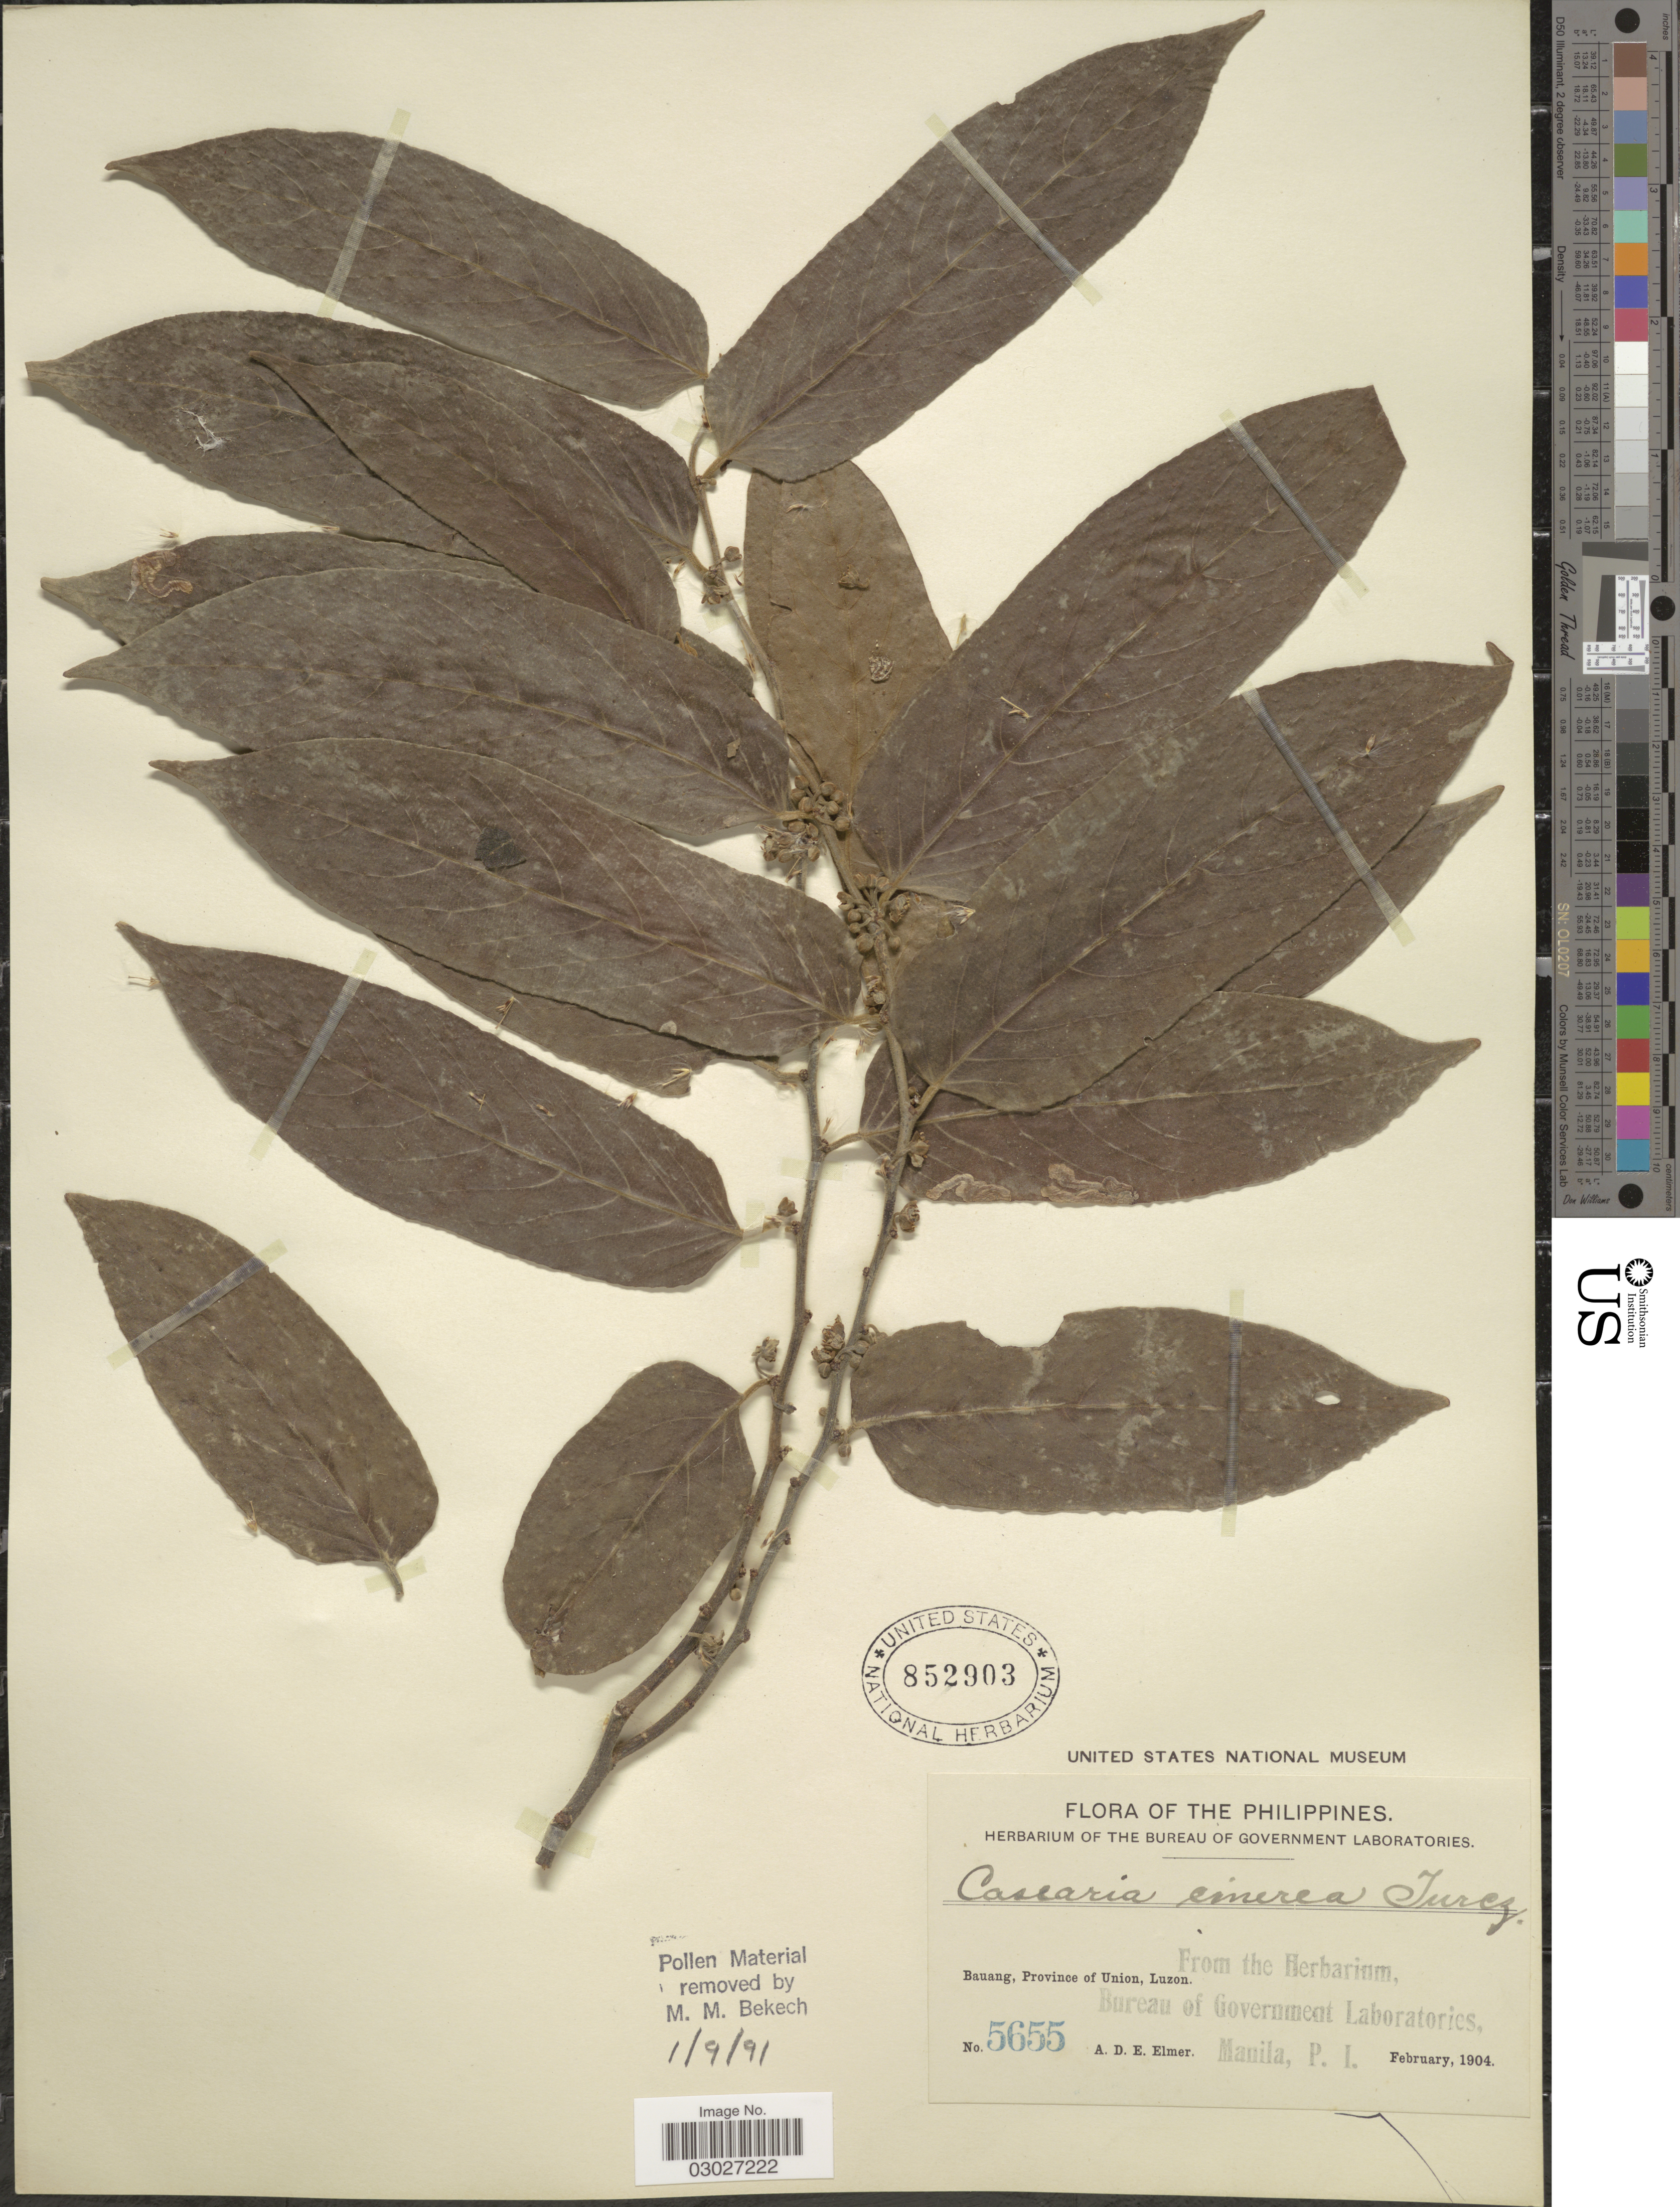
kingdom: Plantae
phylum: Tracheophyta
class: Magnoliopsida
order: Malpighiales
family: Salicaceae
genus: Casearia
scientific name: Casearia cinerea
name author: Turcz.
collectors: A. D. E. Elmer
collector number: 5655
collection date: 1904-02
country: Philippines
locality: Bauang, Province of Union, Luzon.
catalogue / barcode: US 852903